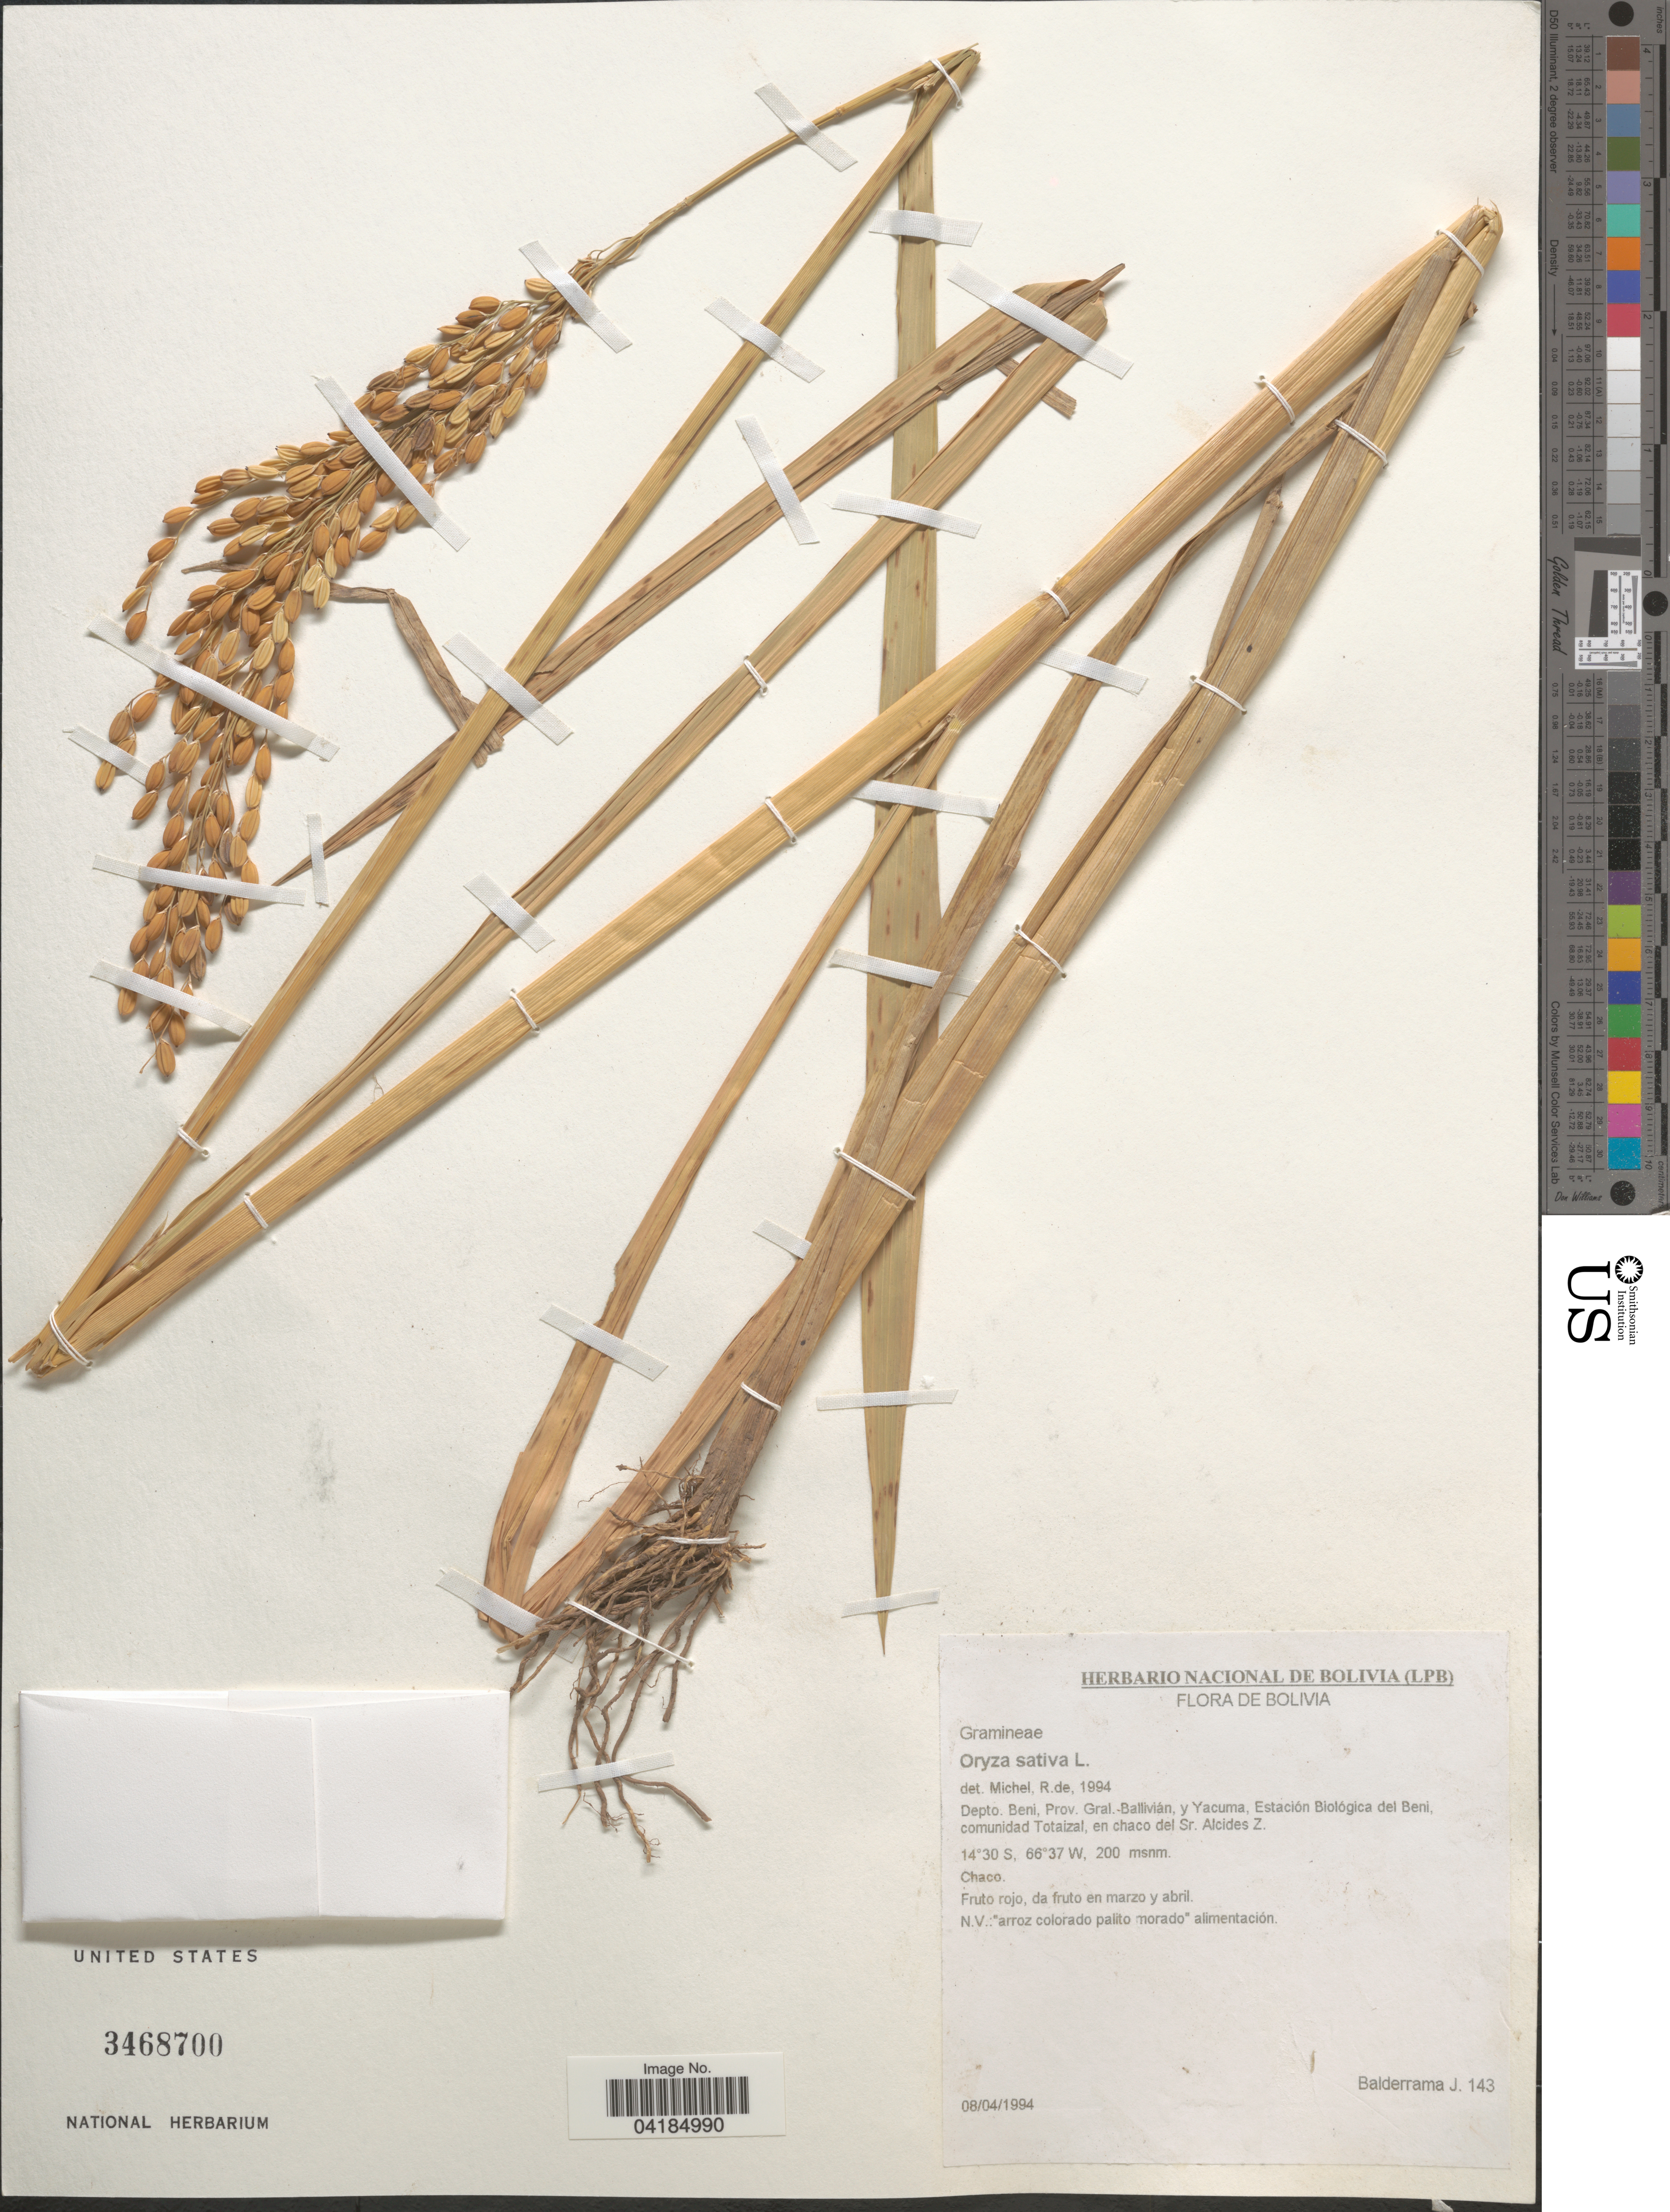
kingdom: Plantae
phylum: Tracheophyta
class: Liliopsida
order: Poales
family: Poaceae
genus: Oryza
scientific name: Oryza sativa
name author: L.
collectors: J. Balderrama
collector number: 143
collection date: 1994-04-08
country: Bolivia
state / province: Beni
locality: Depto. Beni, Prov. Gral. Ballivián, y Yacuma. Estación Biológica del Beni, comunidad Totaizal, en chaco del Sr. Alcides Z. Chaco.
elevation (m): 200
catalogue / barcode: US 3468700